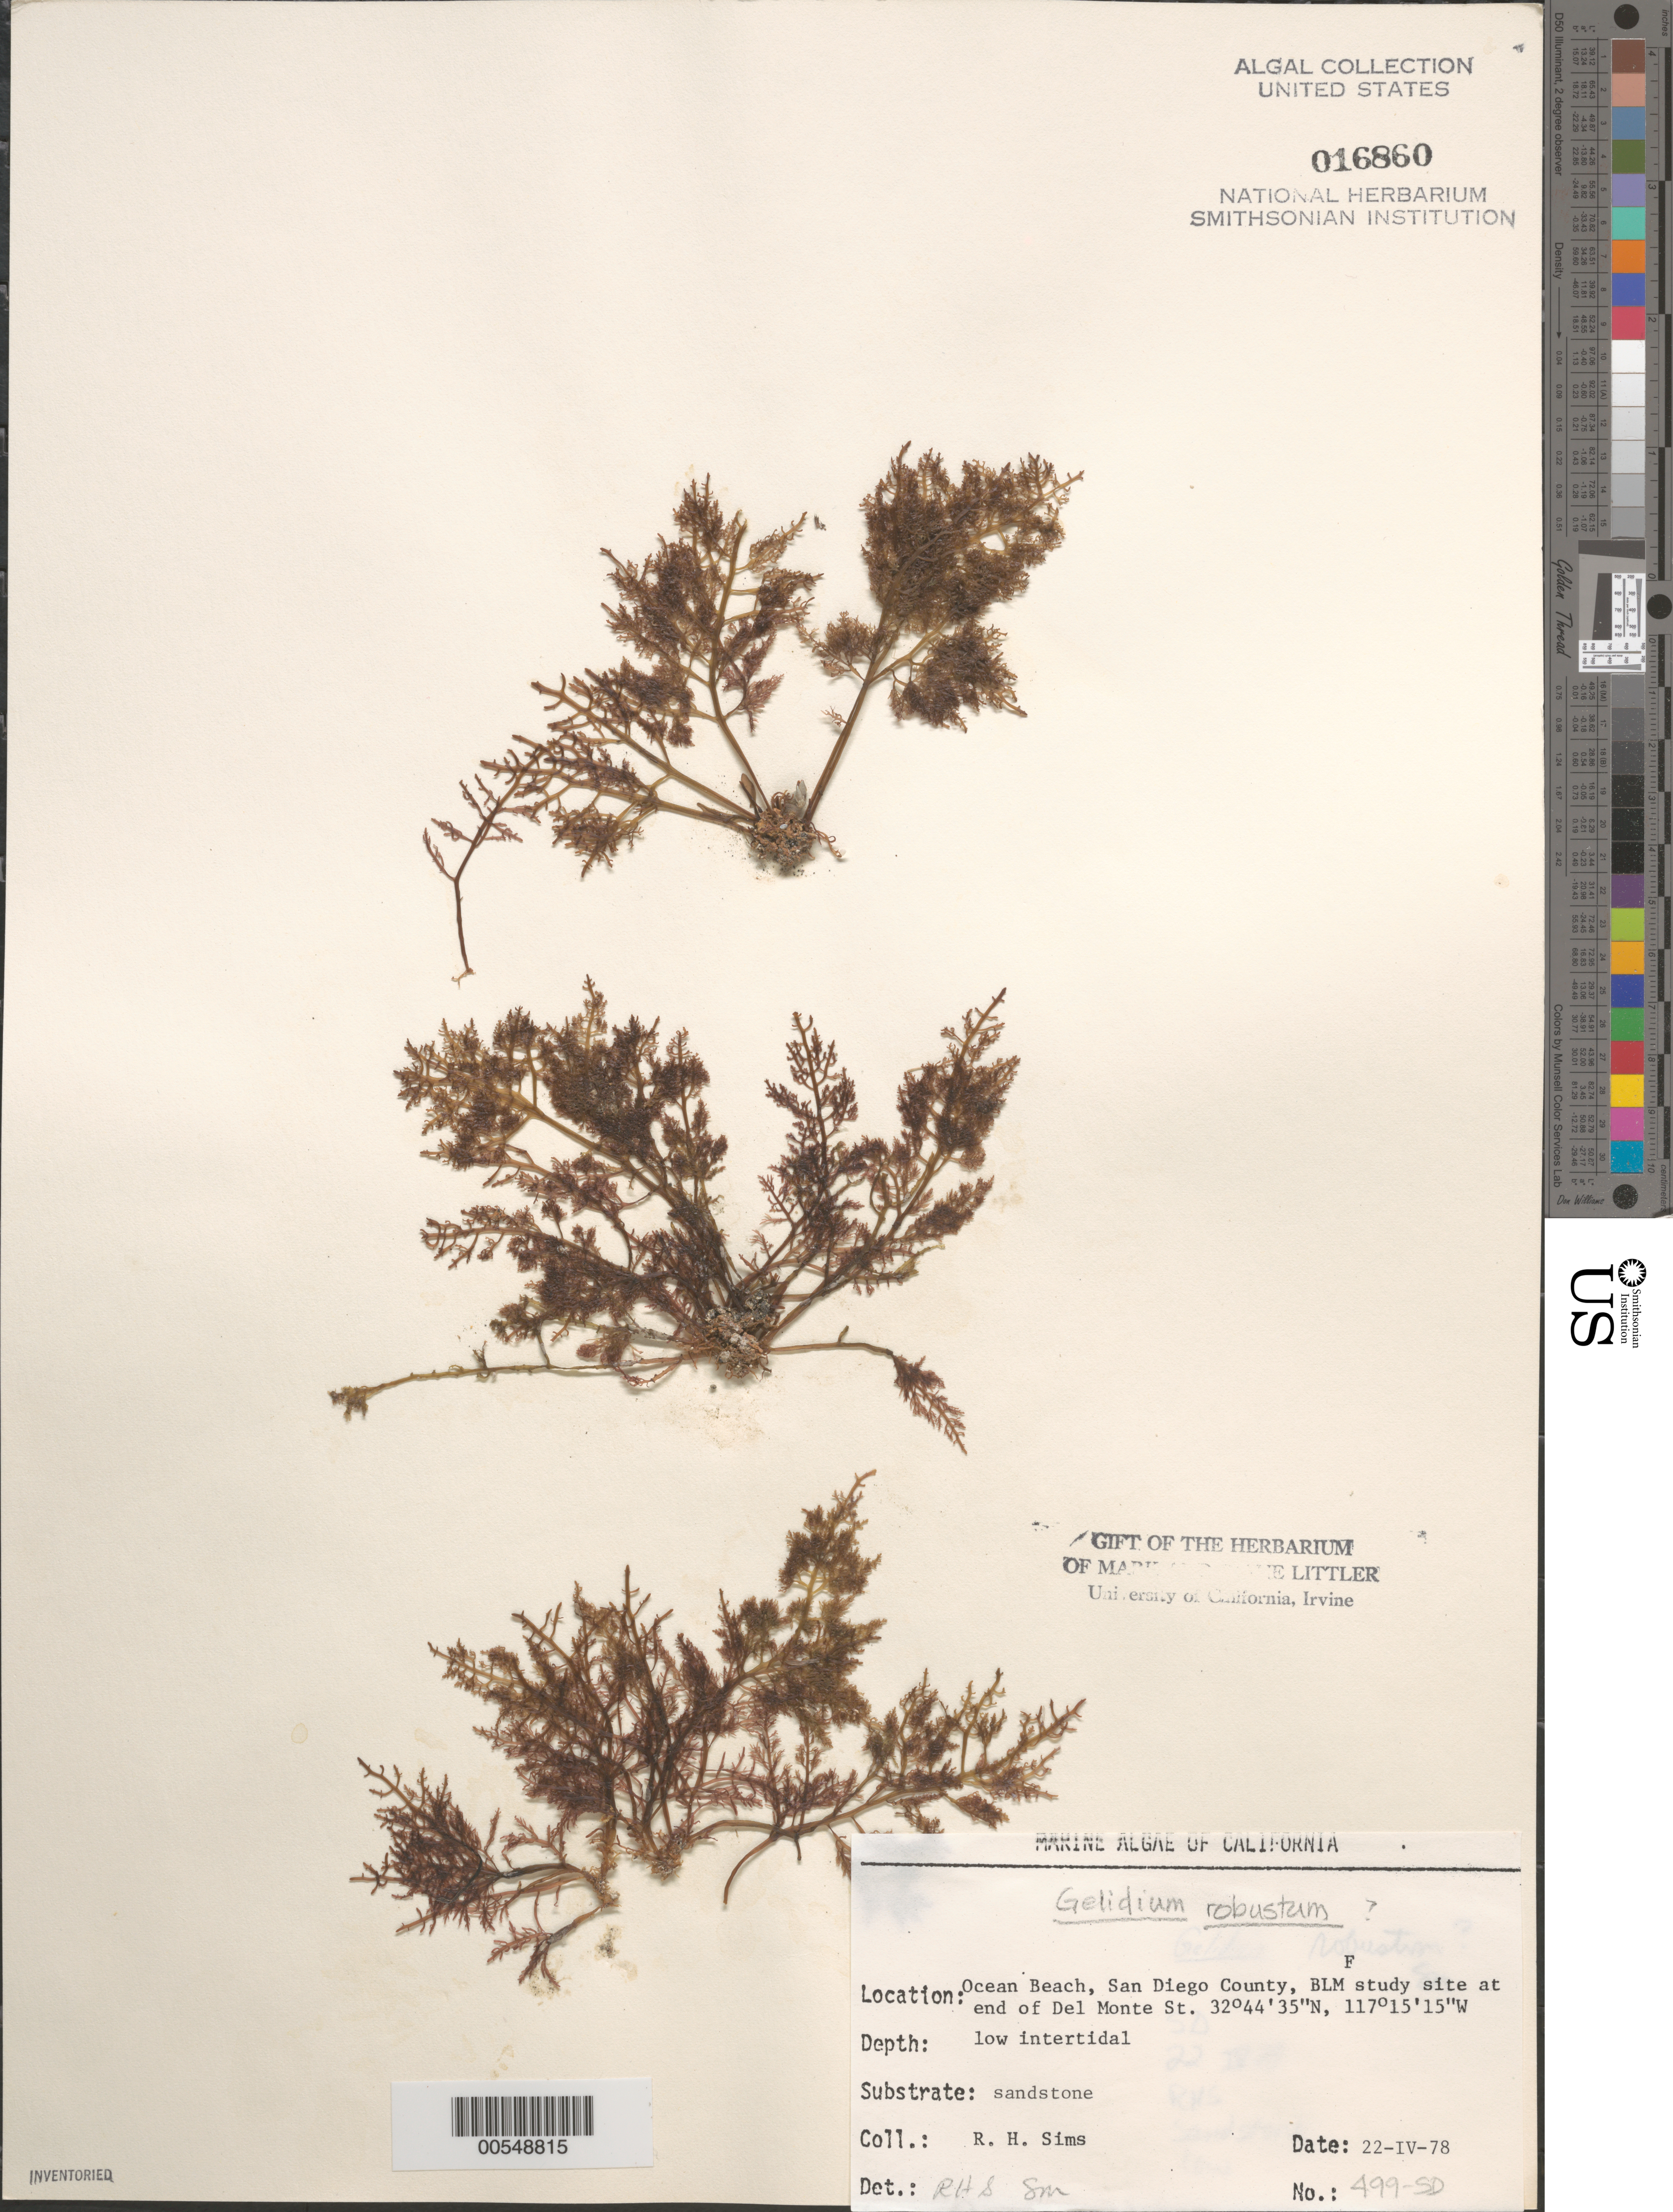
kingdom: Plantae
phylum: Rhodophyta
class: Florideophyceae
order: Gelidiales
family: Gelidiaceae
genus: Gelidium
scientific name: Gelidium robustum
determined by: Sims, Robert H.; Murray, S. N.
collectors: R. H. Sims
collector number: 499-sd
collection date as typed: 22 Apr 1978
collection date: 1978-04-22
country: United States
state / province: California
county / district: San Diego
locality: Ocean Beach, end of Del Monte Street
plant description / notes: BLM-SOCALBIGHT Rocky Intertidal Survey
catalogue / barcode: US 16860